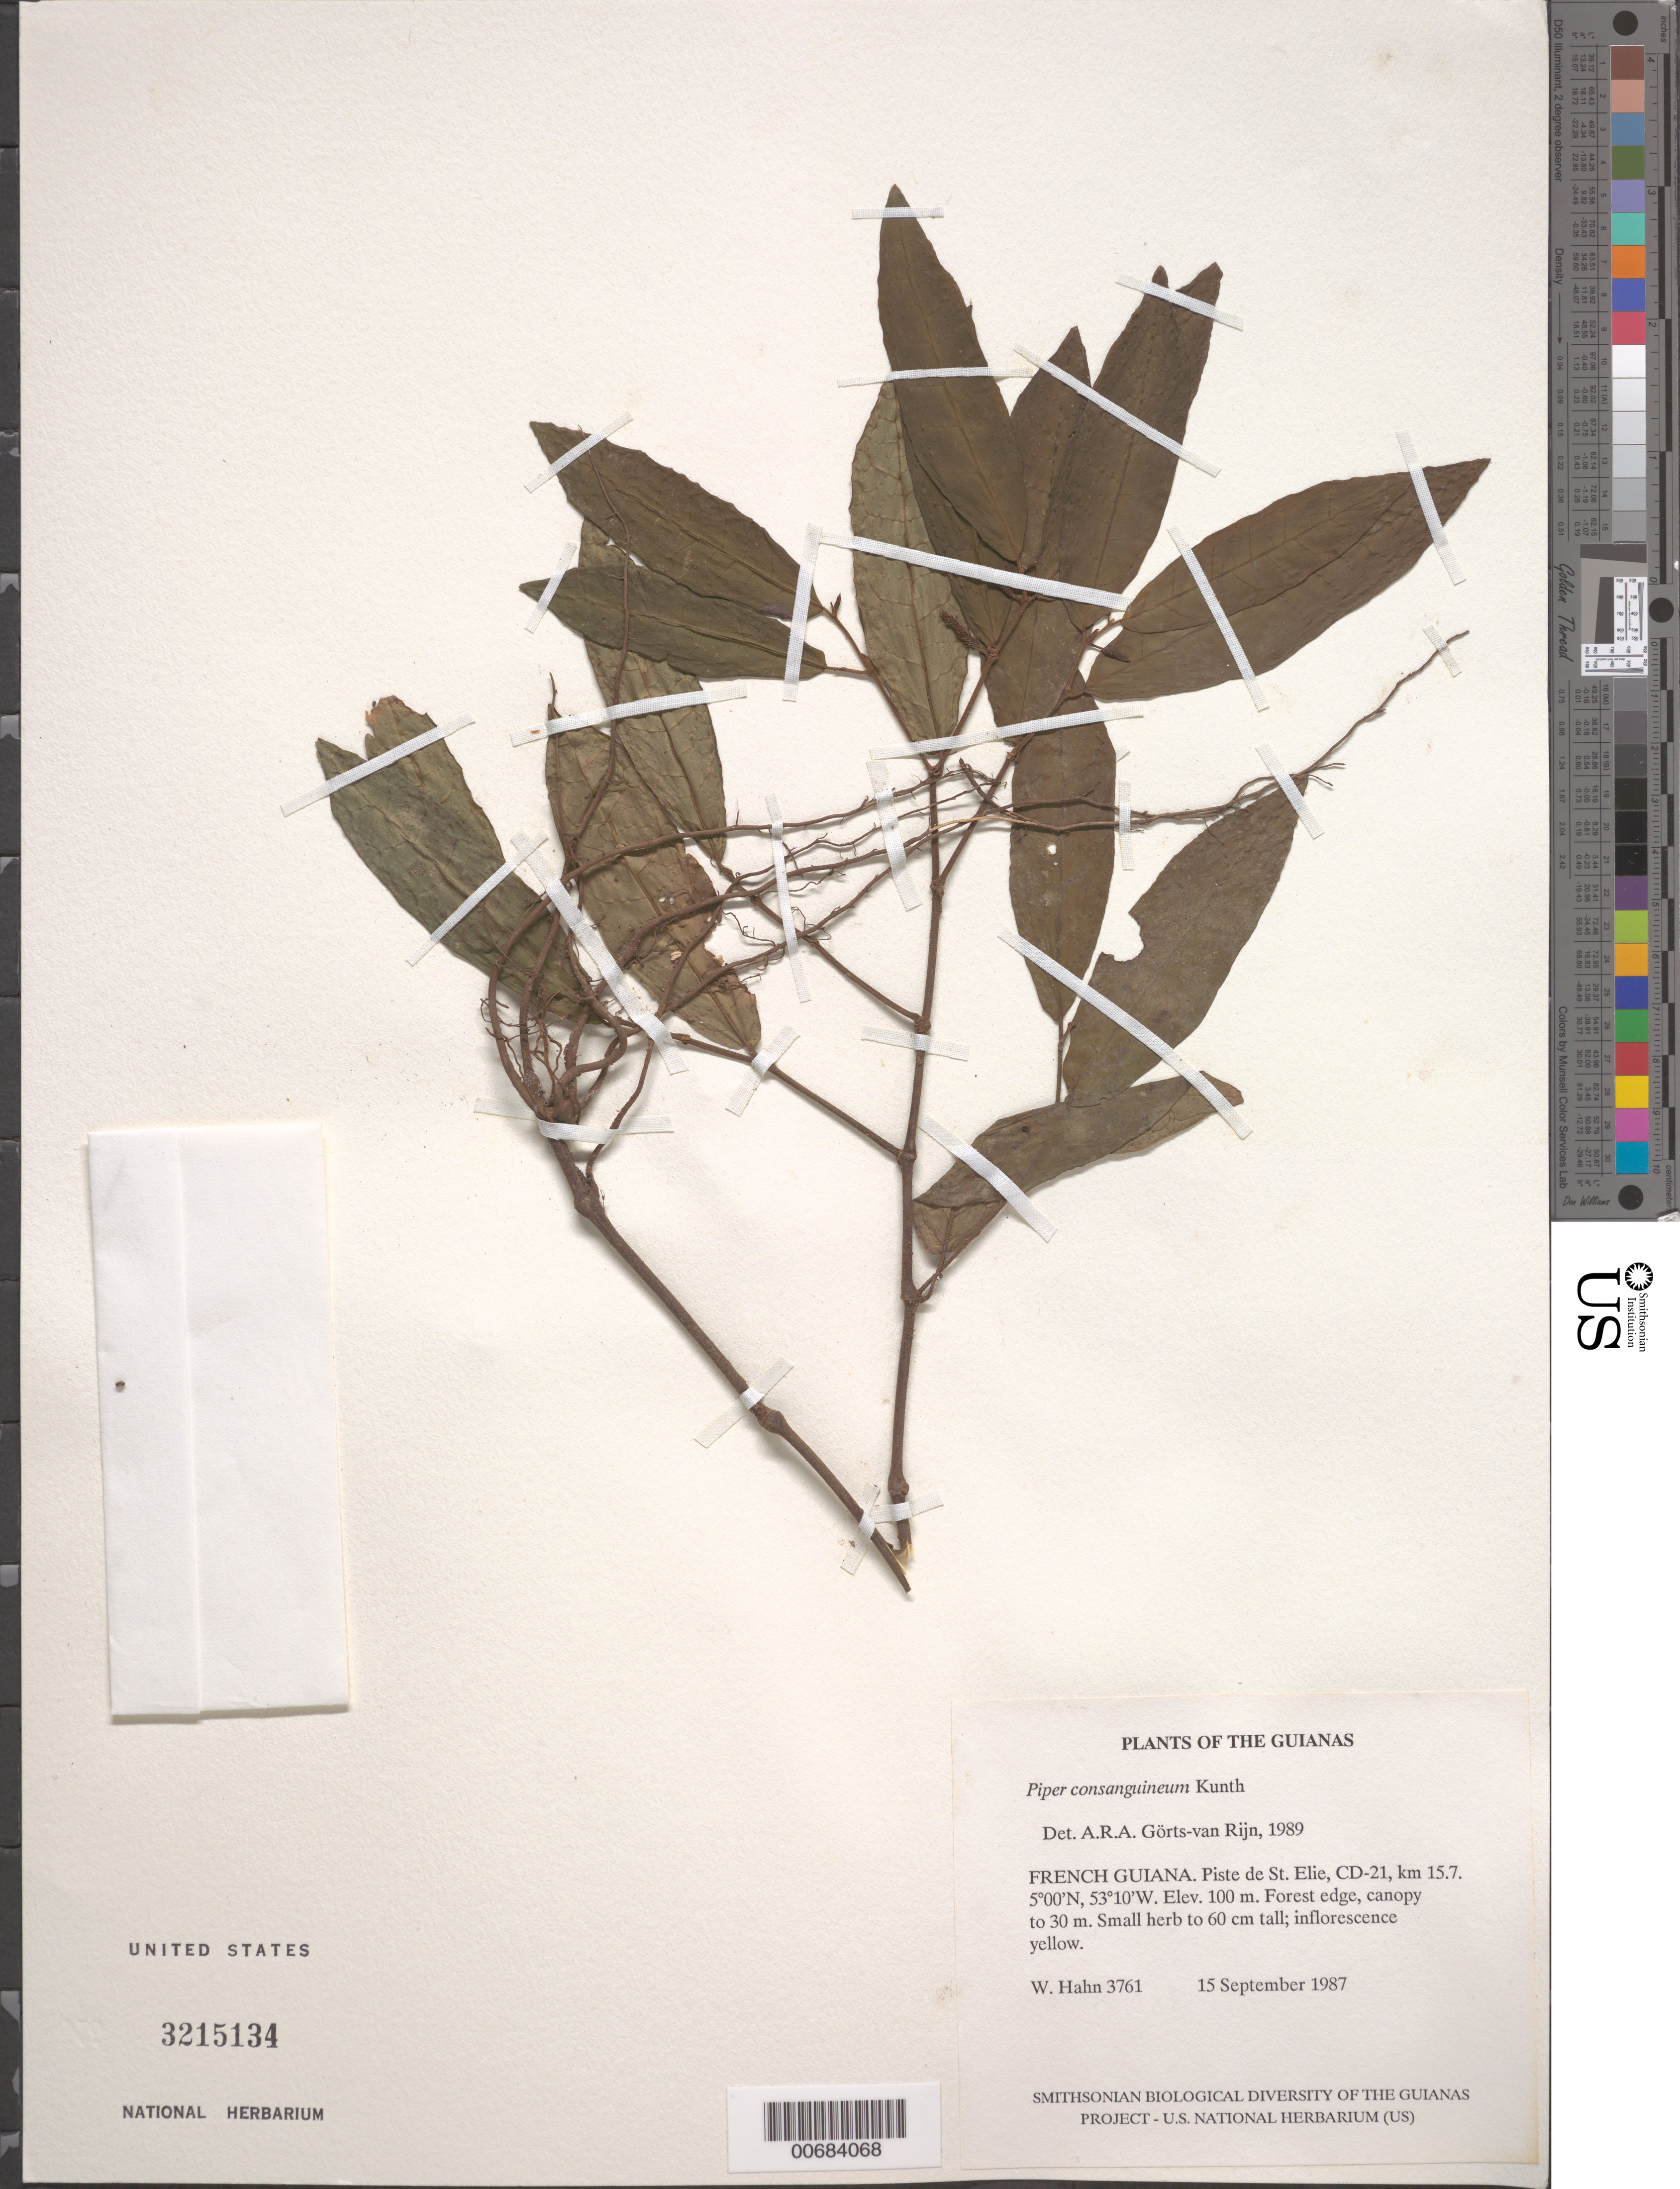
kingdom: Plantae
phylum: Tracheophyta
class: Magnoliopsida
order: Piperales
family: Piperaceae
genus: Piper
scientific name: Piper consanguineum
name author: Kunth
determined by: Görts-van Rijn, A. R. A.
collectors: W. Hahn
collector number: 3761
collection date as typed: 15 September 1987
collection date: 1987-09-15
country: French Guiana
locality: Piste de St. Elie, CD-21, km 15.7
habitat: Forest edge, canopy to 30 m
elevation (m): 100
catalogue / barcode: US 3215134